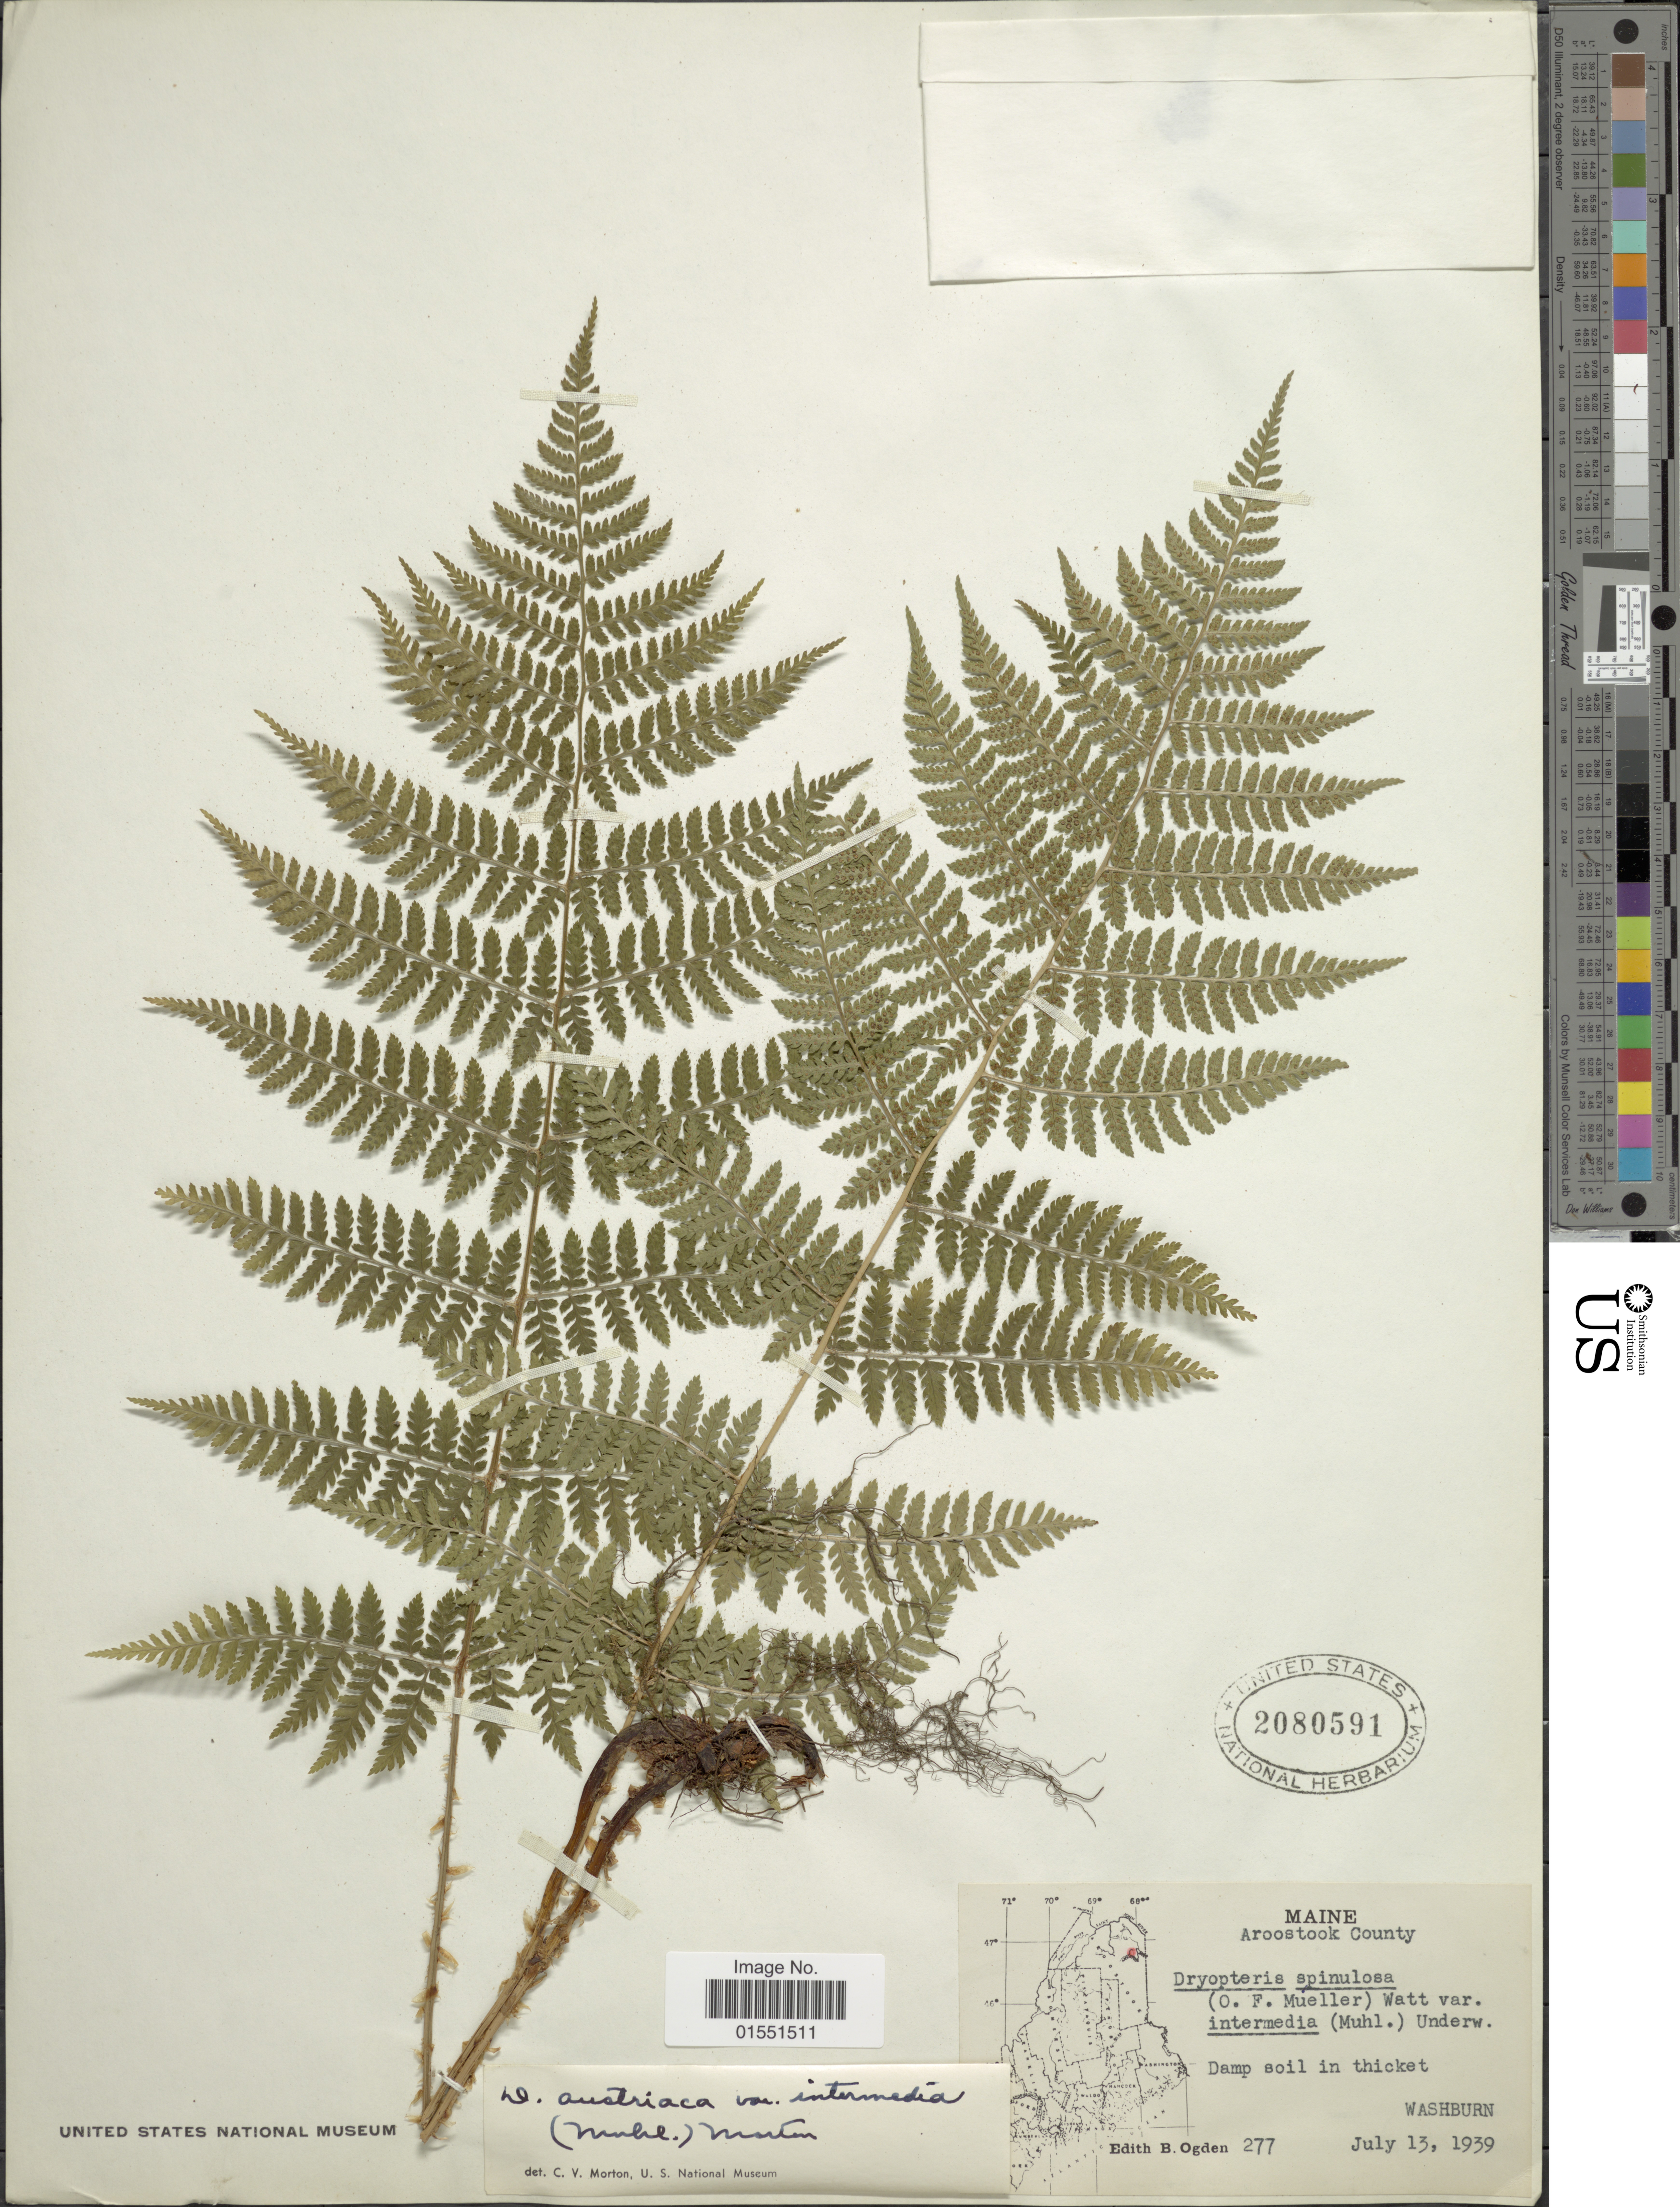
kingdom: Plantae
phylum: Tracheophyta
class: Polypodiopsida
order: Polypodiales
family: Dryopteridaceae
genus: Dryopteris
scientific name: Dryopteris intermedia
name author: (Muhl.) A. Gray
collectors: E. Ogden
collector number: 277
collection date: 1939-07-13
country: United States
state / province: Maine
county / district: Aroostook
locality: Washburn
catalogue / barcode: US 2080591